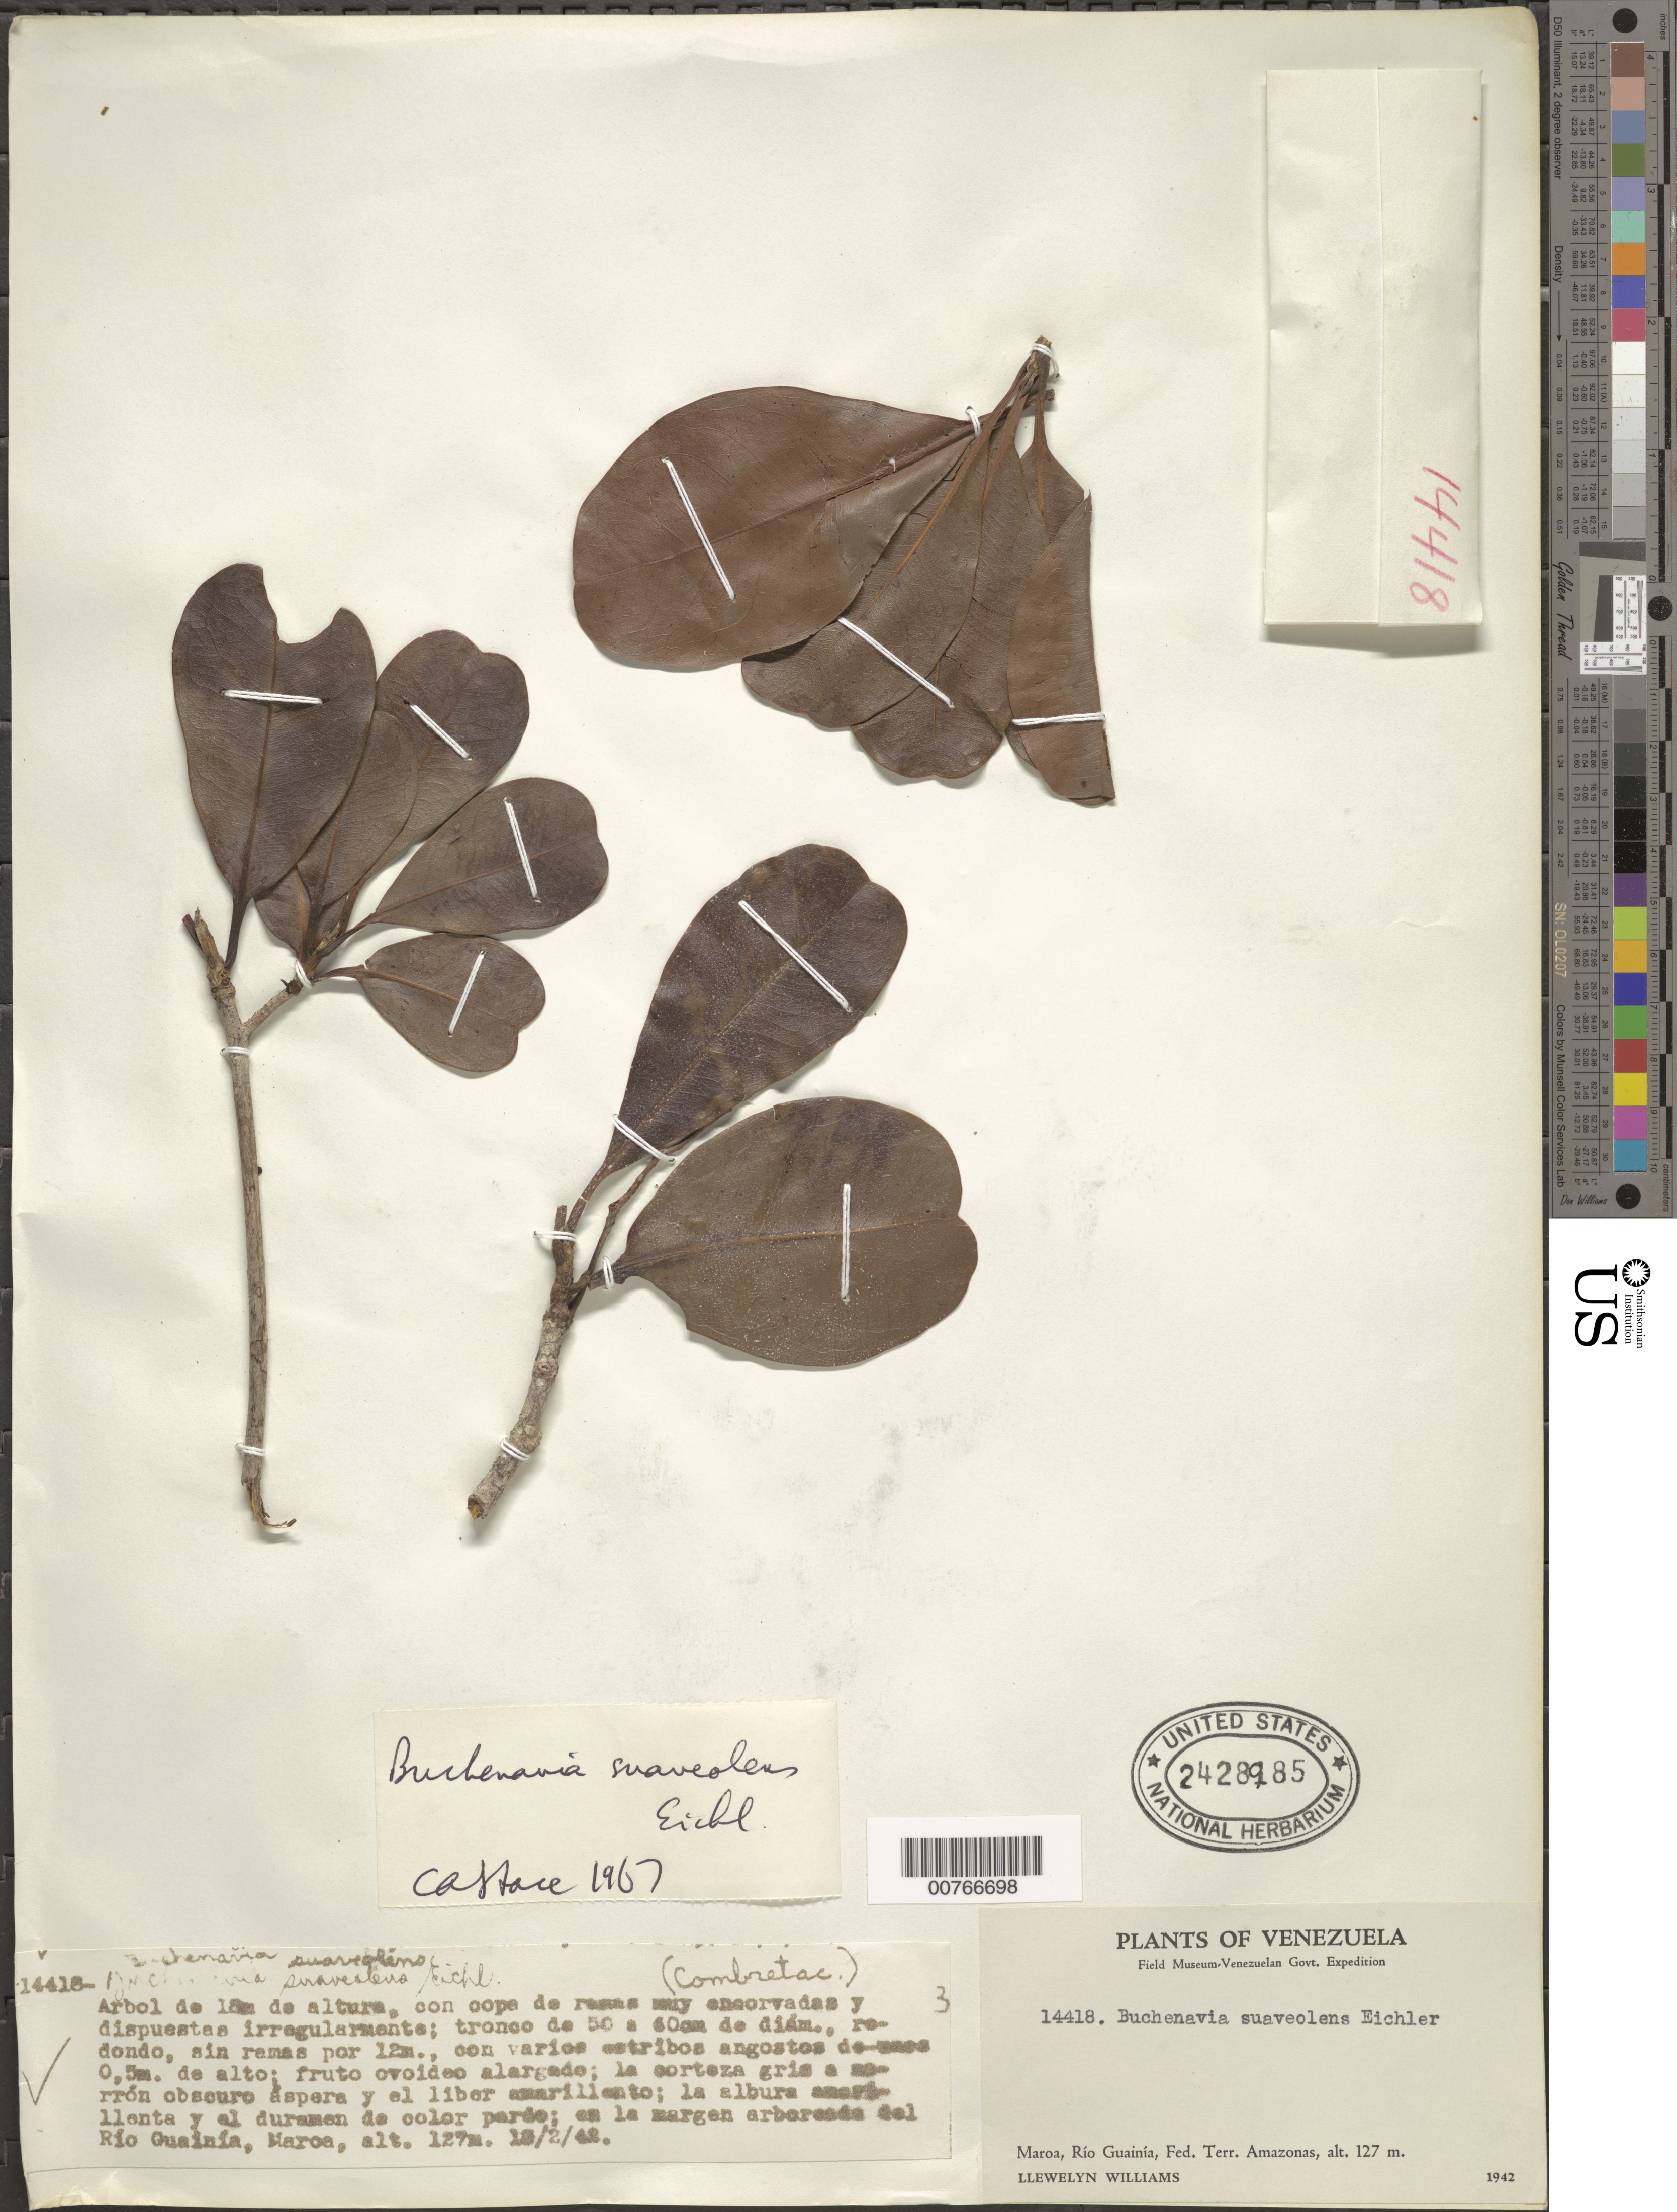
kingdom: Plantae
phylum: Tracheophyta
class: Magnoliopsida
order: Myrtales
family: Combretaceae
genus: Buchenavia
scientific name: Buchenavia suaveolens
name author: Eichler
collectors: Ll. Williams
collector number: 14418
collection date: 1942-02-18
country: Venezuela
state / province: Amazonas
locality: En la margen arborada del Río Guainía. Maroa, Río Guainía, Fed. Terr. Amazonas.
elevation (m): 127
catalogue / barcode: US 2428985